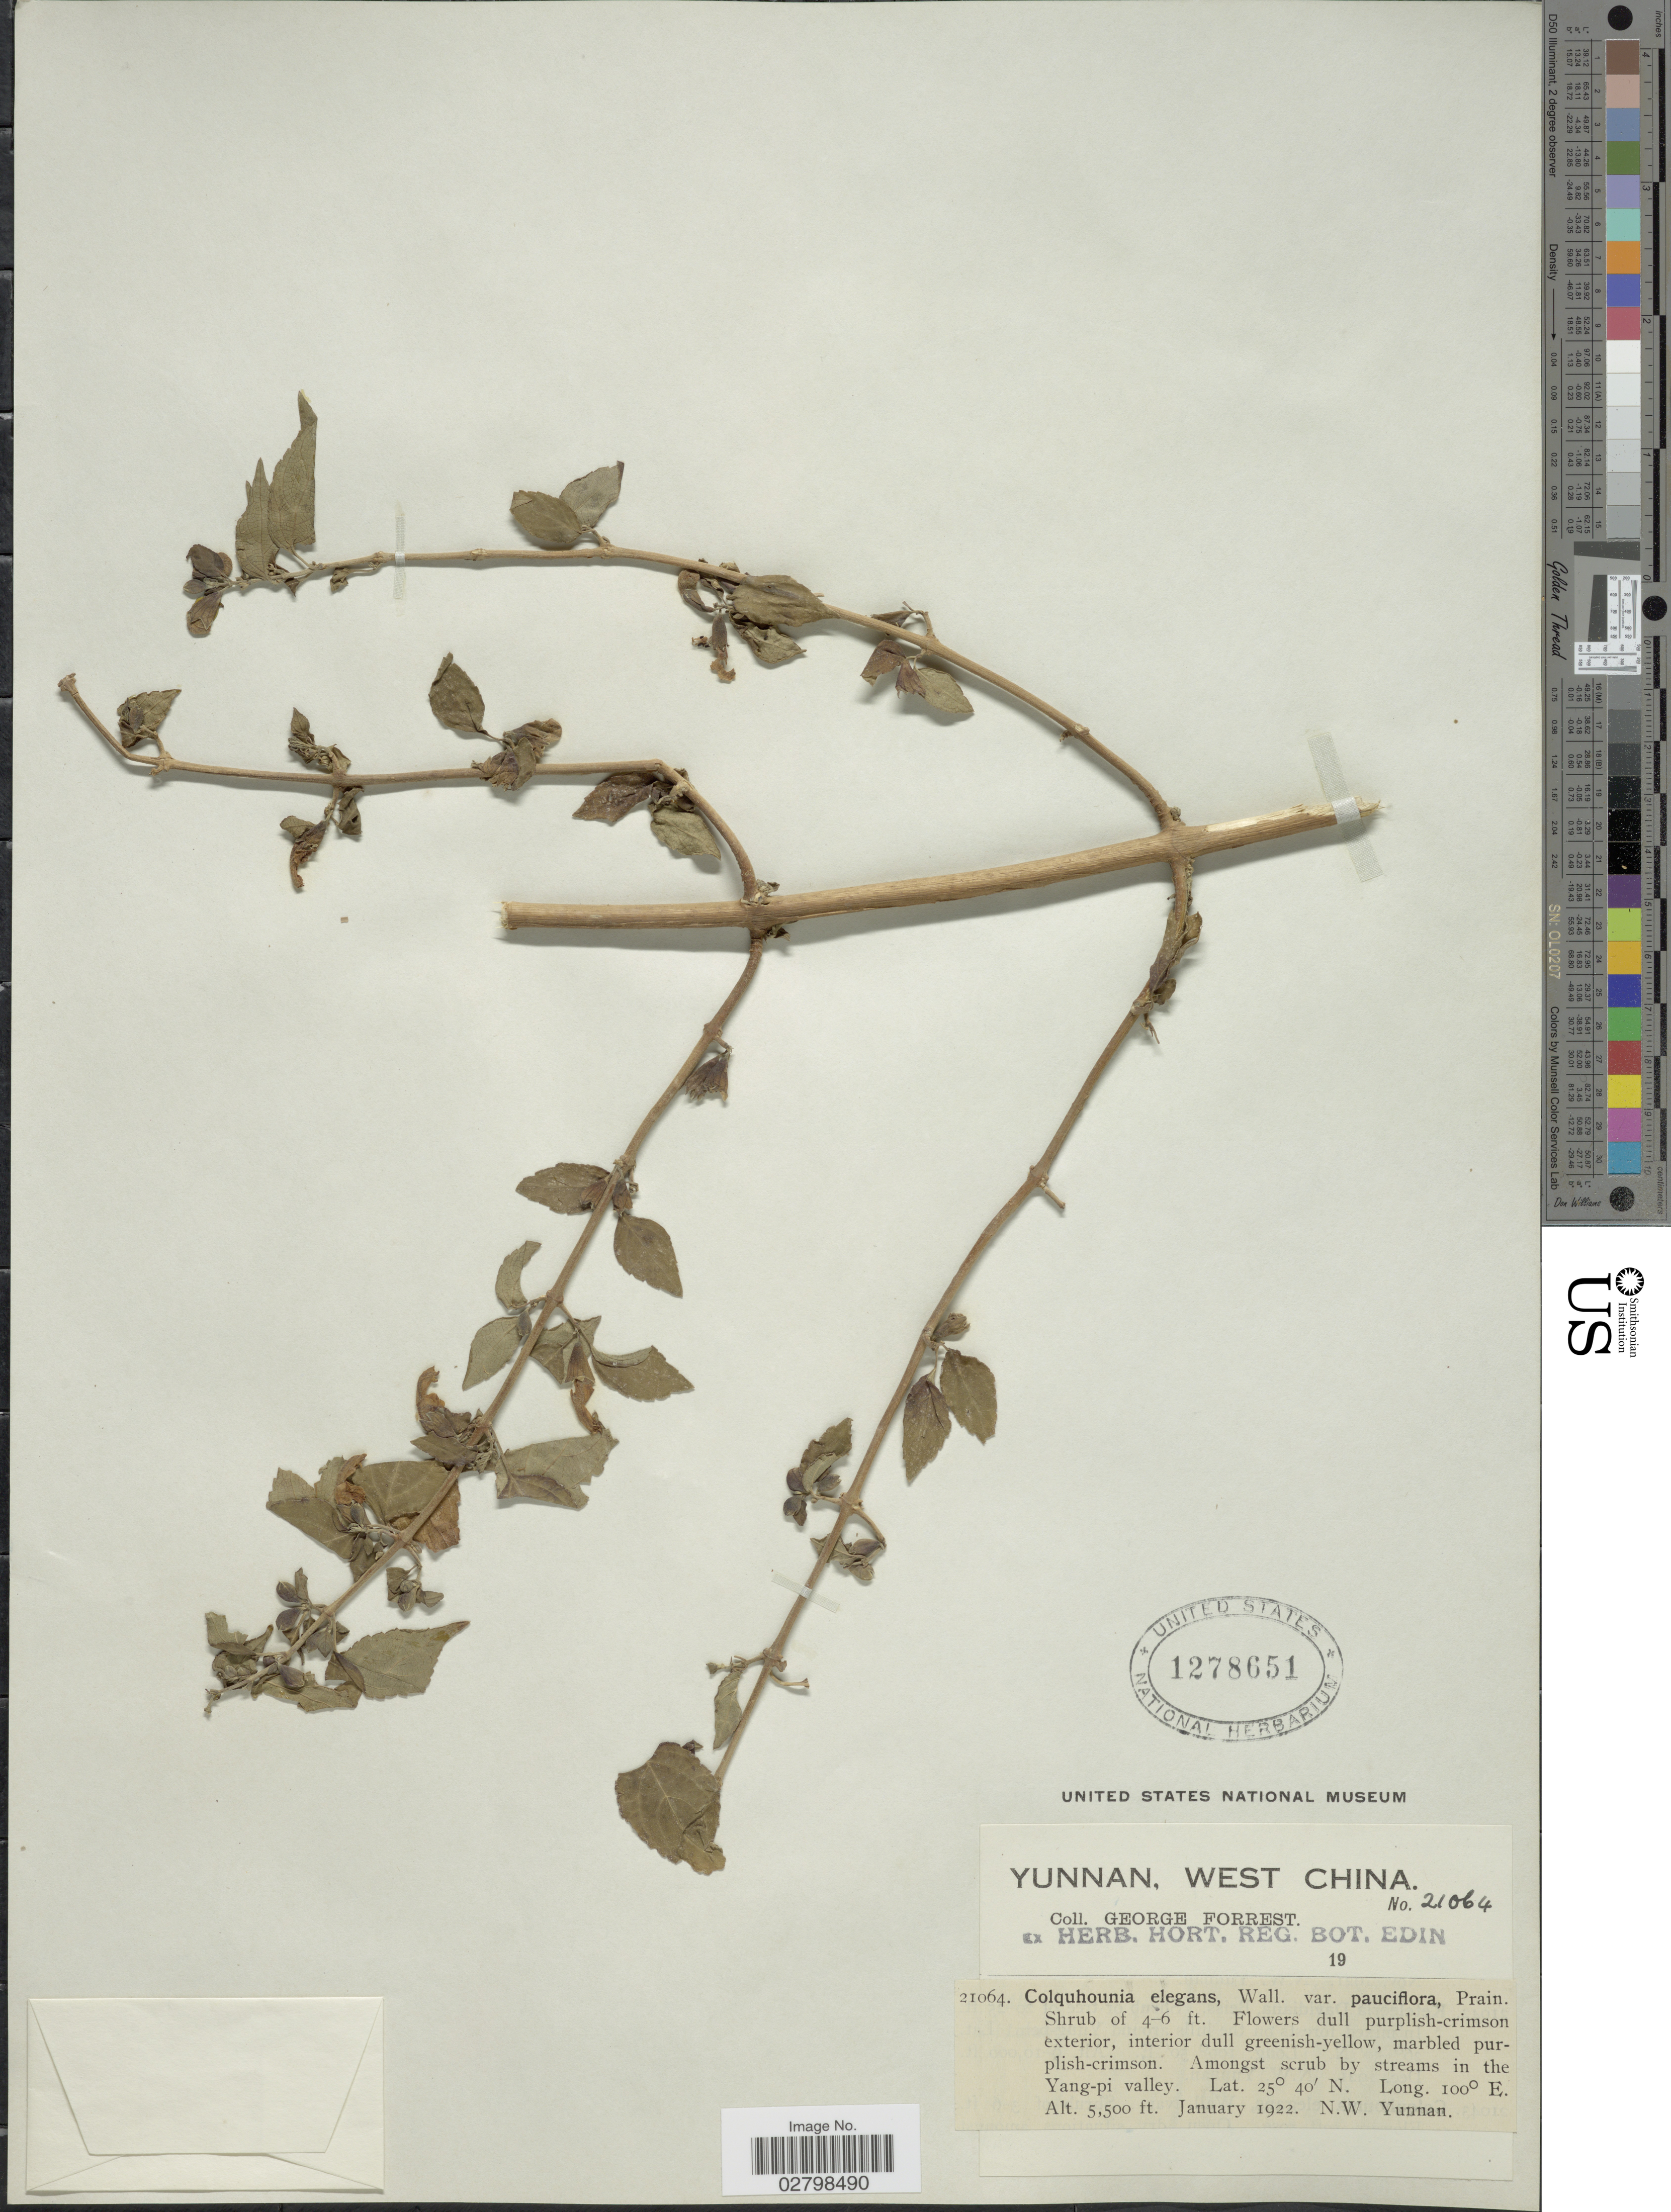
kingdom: Plantae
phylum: Tracheophyta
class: Magnoliopsida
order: Lamiales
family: Lamiaceae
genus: Colquhounia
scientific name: Colquhounia elegans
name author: Wall.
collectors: G. Forrest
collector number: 21064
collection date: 1922-01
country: China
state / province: Yunnan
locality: West China. Amongst scrub by streams in the Yang-pi valley. N.W. Yunnan.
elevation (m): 1676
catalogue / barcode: US 1278651